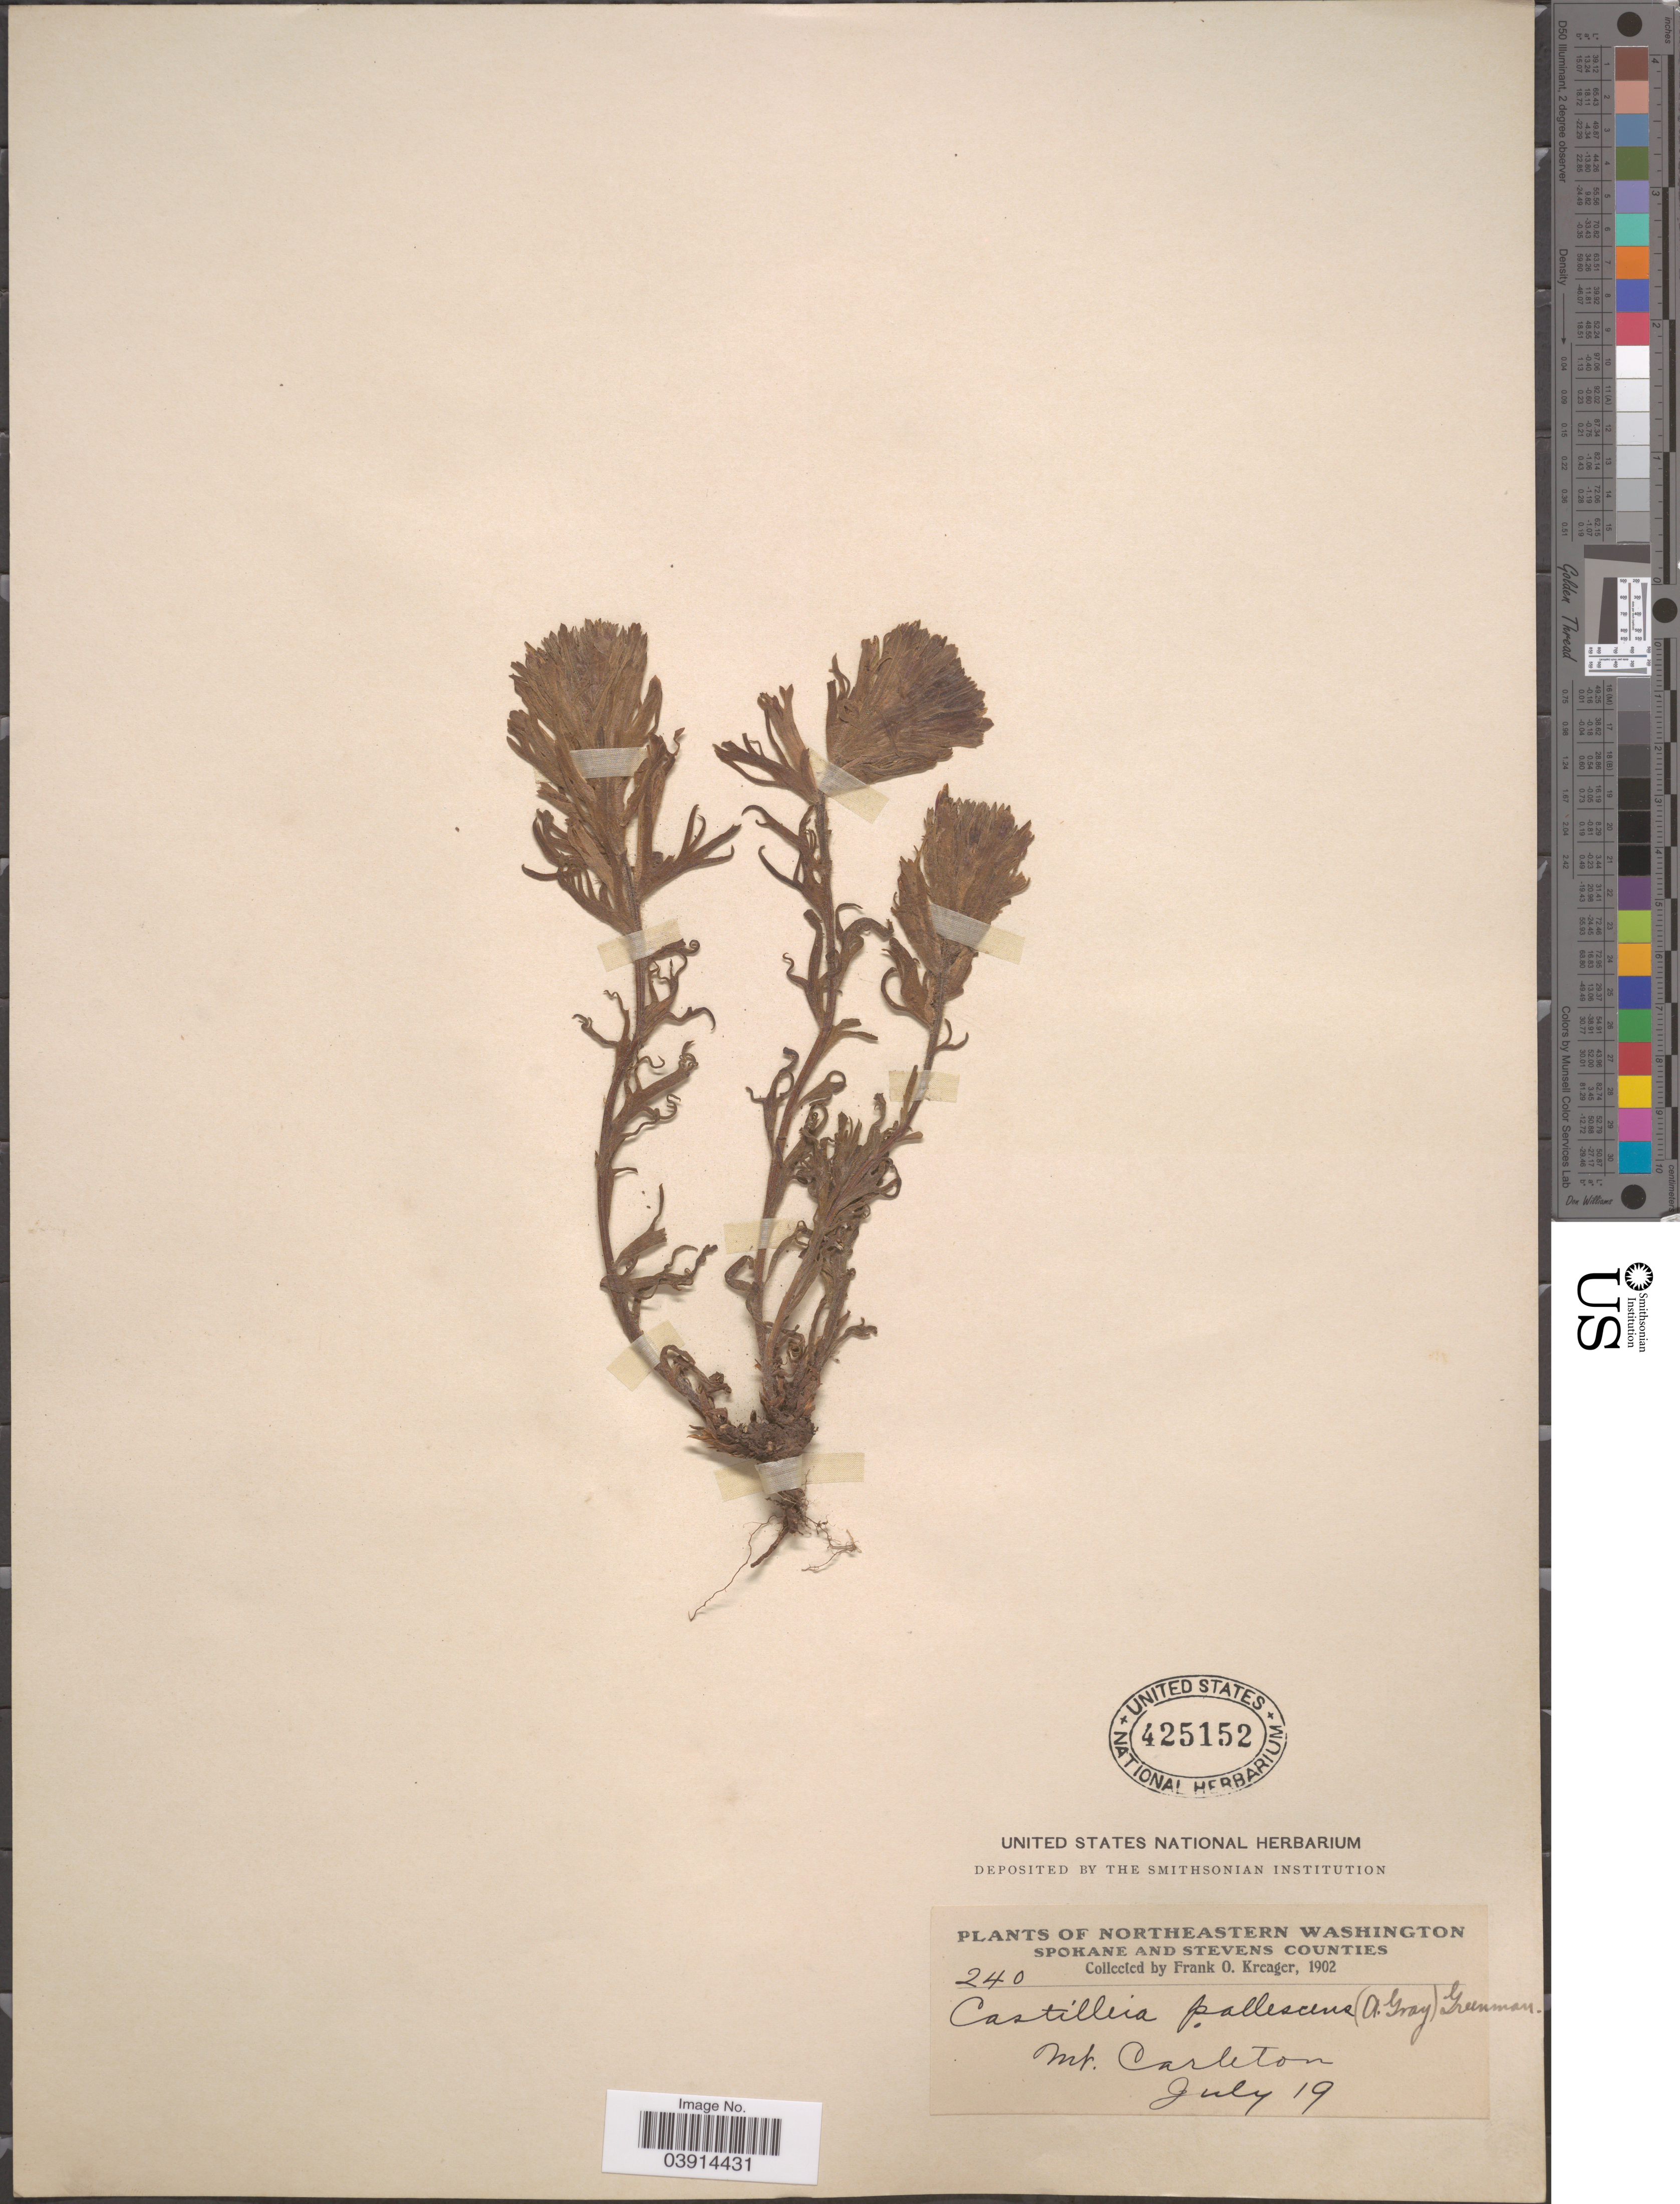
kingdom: Plantae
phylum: Tracheophyta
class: Magnoliopsida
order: Lamiales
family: Orobanchaceae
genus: Castilleja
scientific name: Castilleja thompsonii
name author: Pennell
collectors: F. Kreager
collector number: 240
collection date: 1902-07-19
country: United States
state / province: Washington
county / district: Spokane / Stevens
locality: Northeastern Washington. Spokane and Stevens Counties. Mt. Carleton.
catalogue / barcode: US 425152